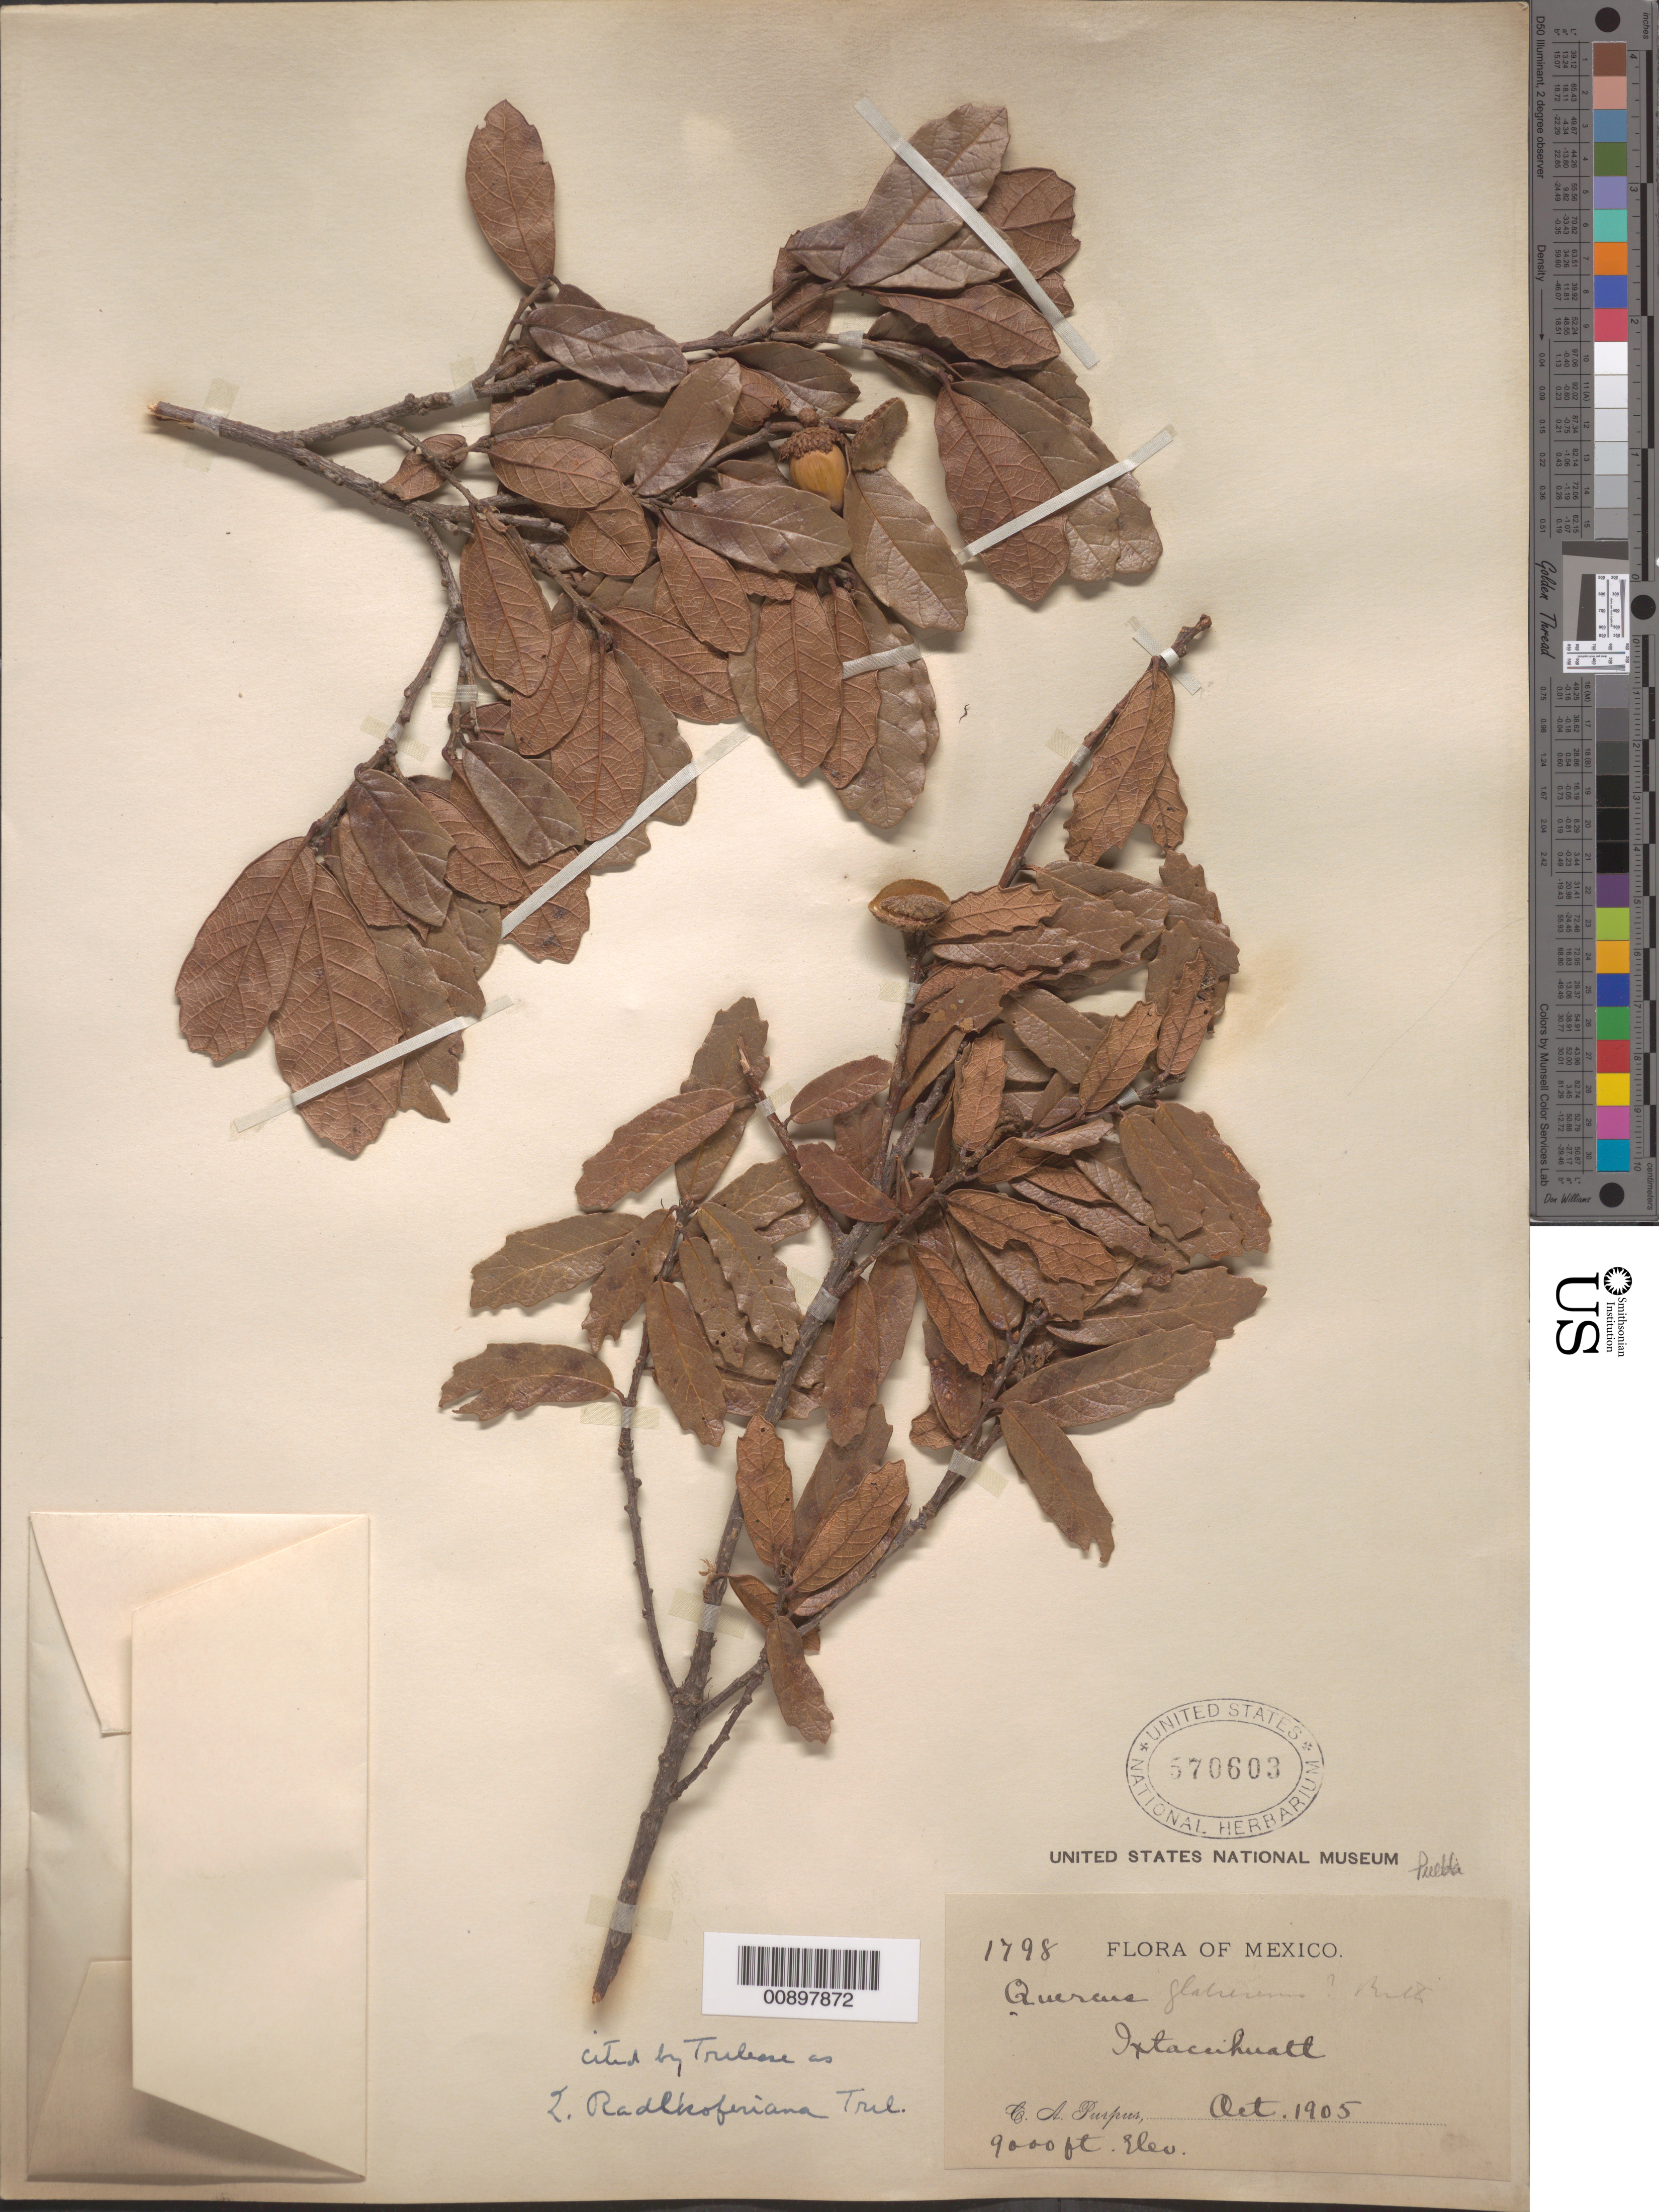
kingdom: Plantae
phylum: Tracheophyta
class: Magnoliopsida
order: Fagales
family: Fagaceae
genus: Quercus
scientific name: Quercus radlkoferiana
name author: Trel.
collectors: C. A. Purpus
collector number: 1798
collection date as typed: Oct 1905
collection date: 1905-10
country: Mexico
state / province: Puebla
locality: Ixtaccihuatl [sic].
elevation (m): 2743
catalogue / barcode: US 570603